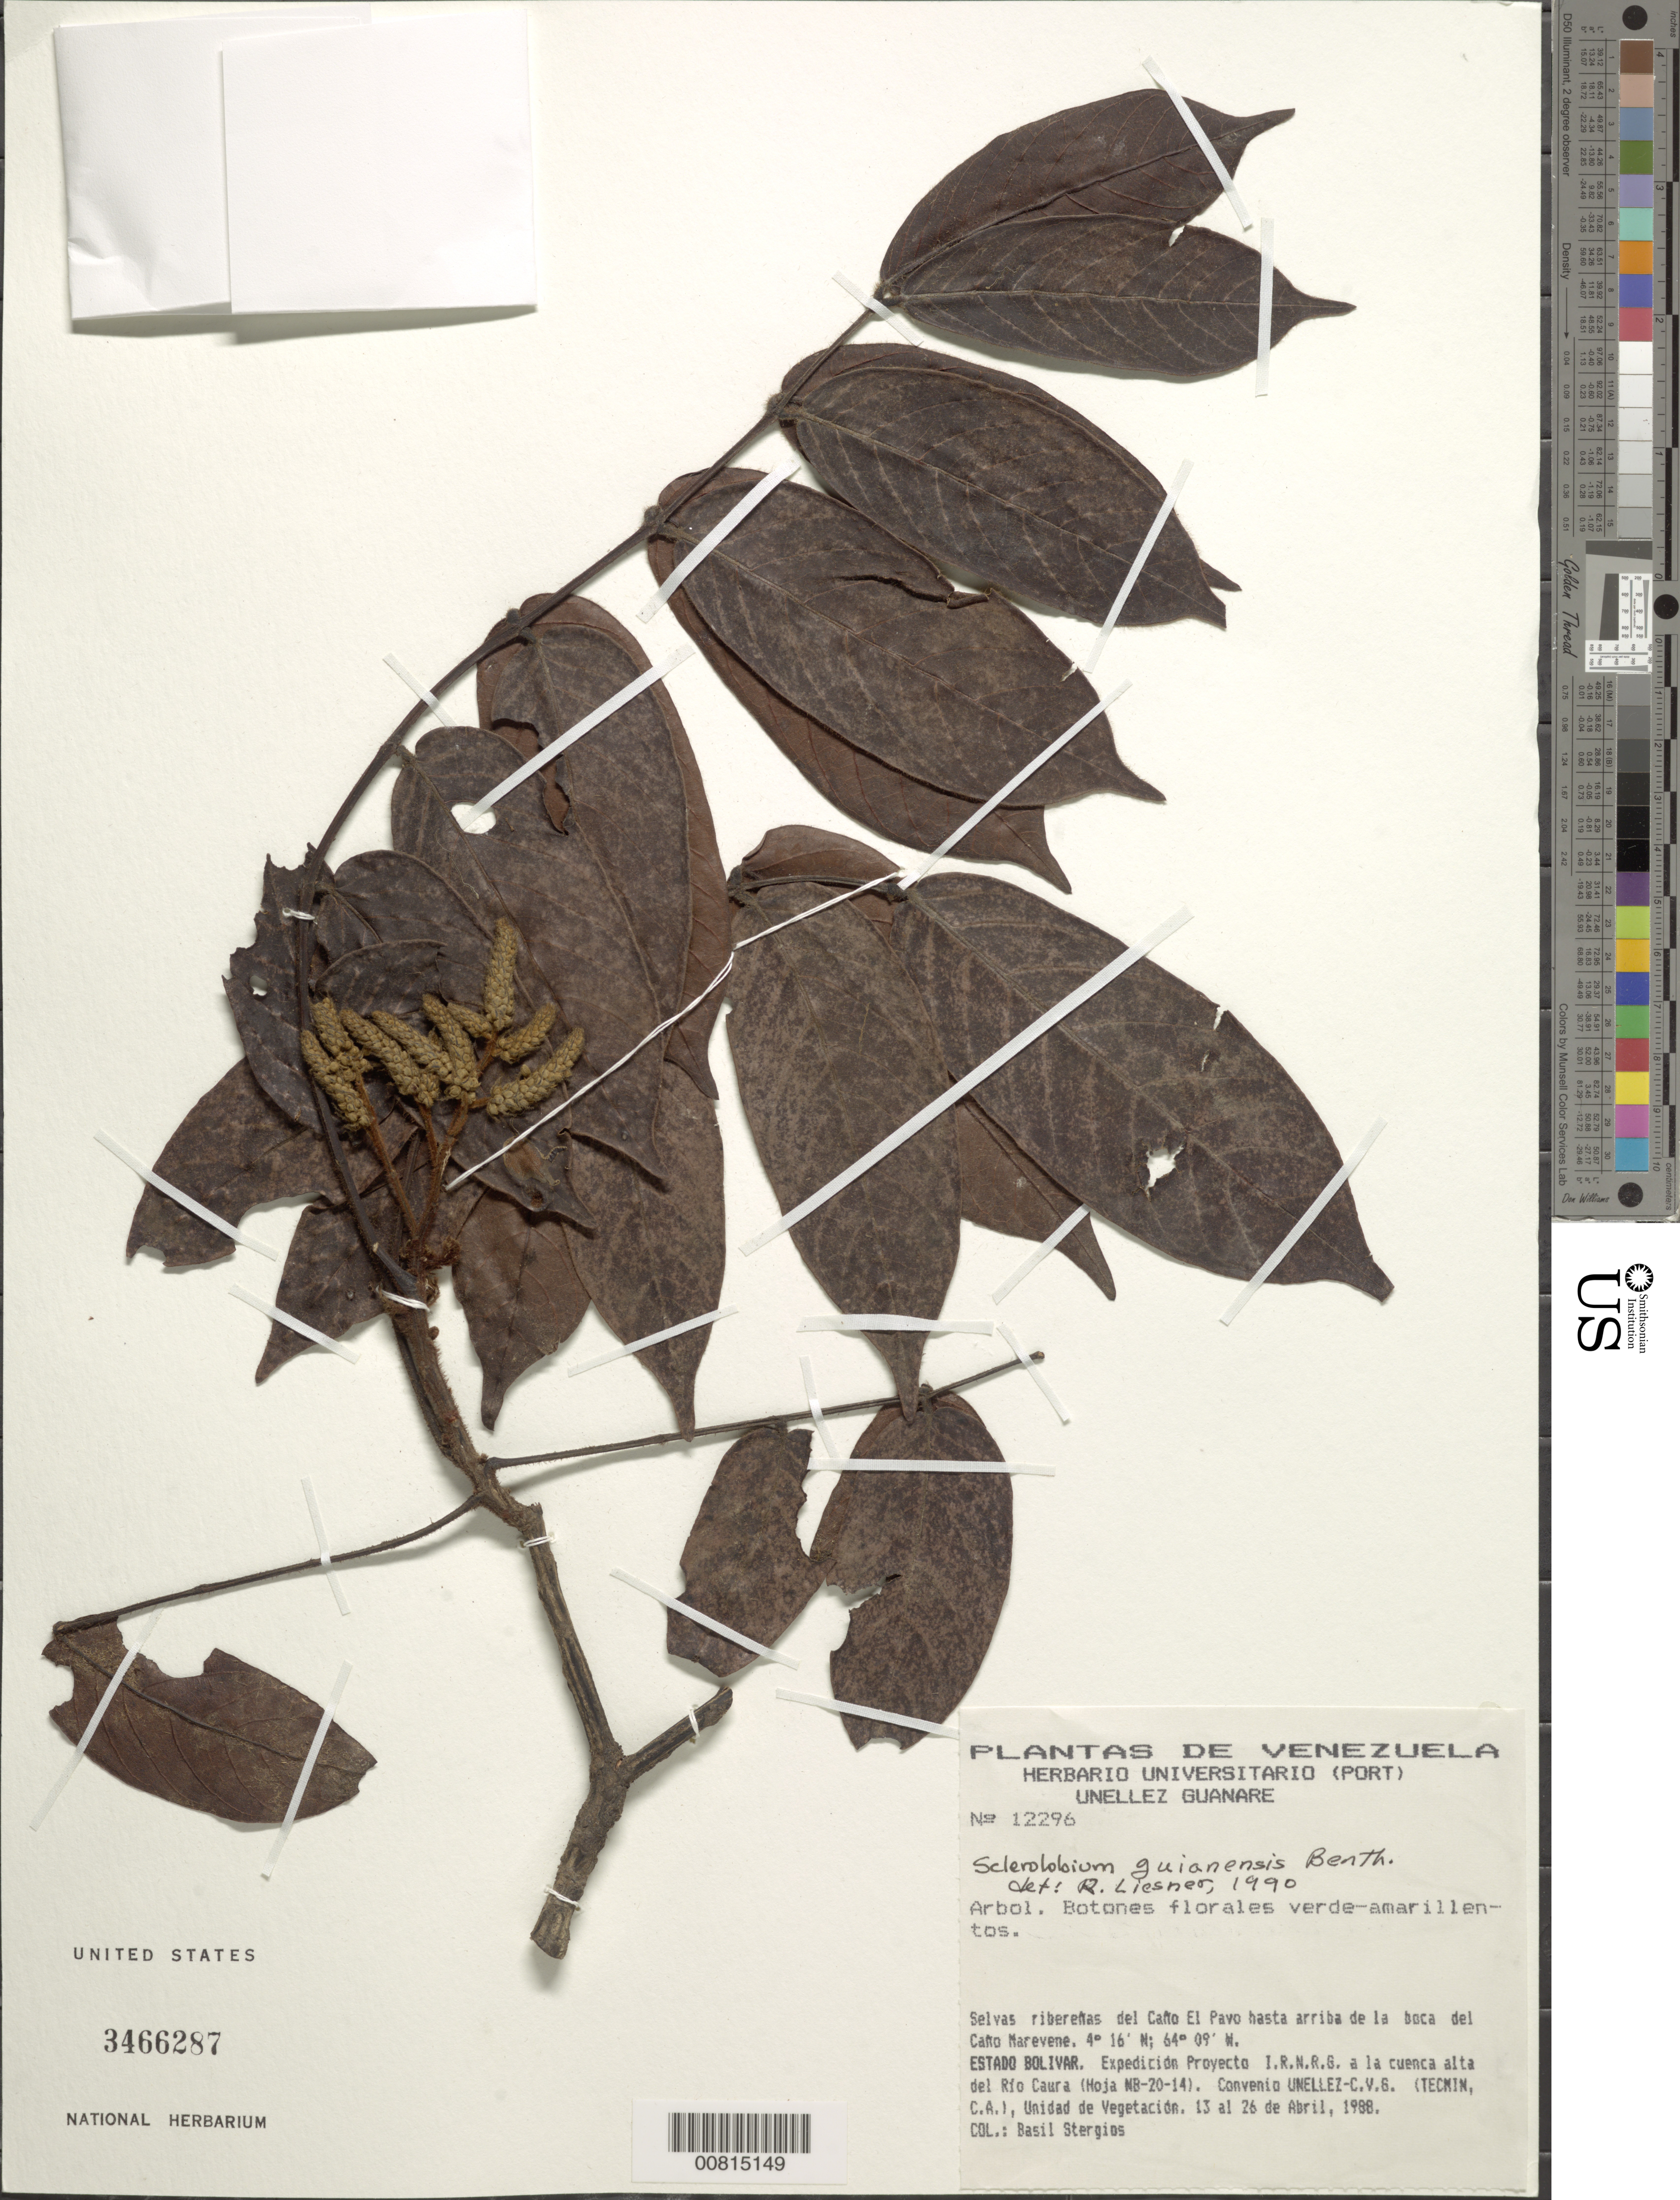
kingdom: Plantae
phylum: Tracheophyta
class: Magnoliopsida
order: Fabales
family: Fabaceae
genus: Tachigali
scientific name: Tachigali guianensis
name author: (Benth.) Zarucchi & Herend.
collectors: B. G. Stergios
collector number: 12296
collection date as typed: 13-Apr-88 to 26-Apr-88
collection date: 1988-04-13/1988-04-26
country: Venezuela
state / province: Bolívar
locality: Río Caura, Caño El Pavo, boca del Caño Marevene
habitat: Selvas riberenas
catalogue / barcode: US 3466287